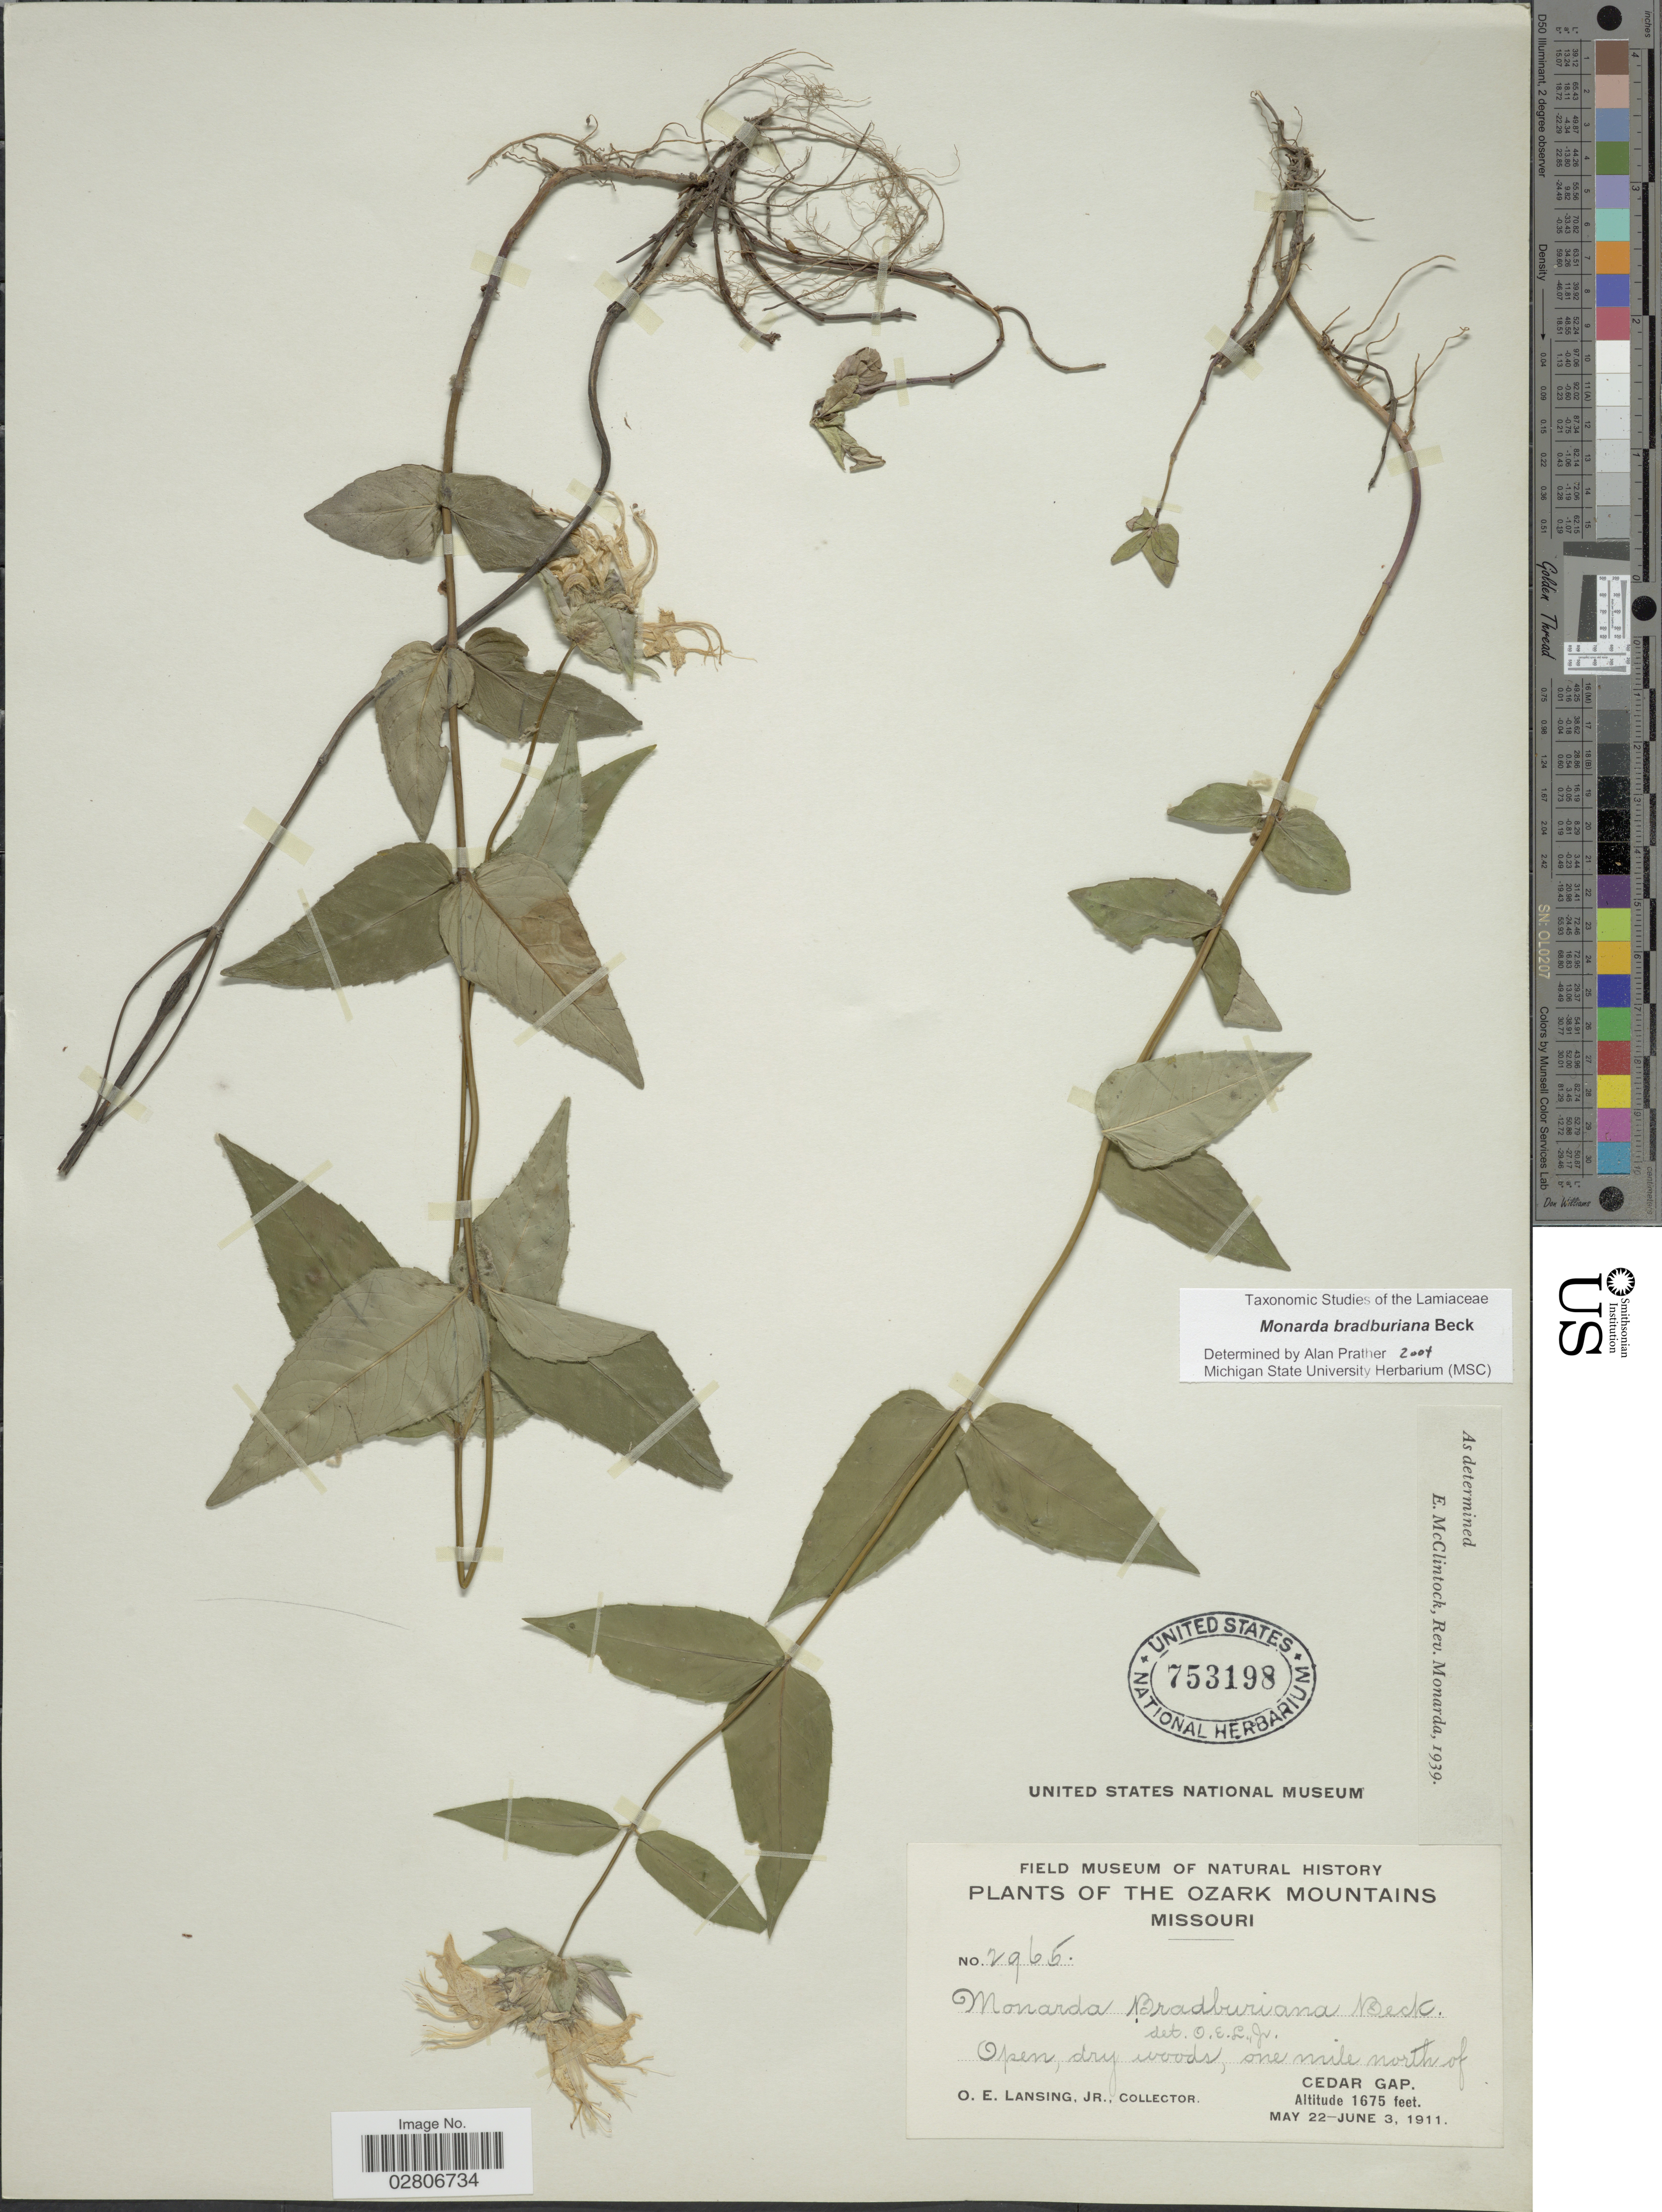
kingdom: Plantae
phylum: Tracheophyta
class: Magnoliopsida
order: Lamiales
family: Lamiaceae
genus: Monarda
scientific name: Monarda bradburiana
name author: L.C. Beck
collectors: O. Lansing Jr.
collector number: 2965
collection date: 1911-05-22/1911-06-03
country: United States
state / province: Missouri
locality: The Ozark Mountains. One mile north of Cedar Gap.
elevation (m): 511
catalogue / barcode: US 753198